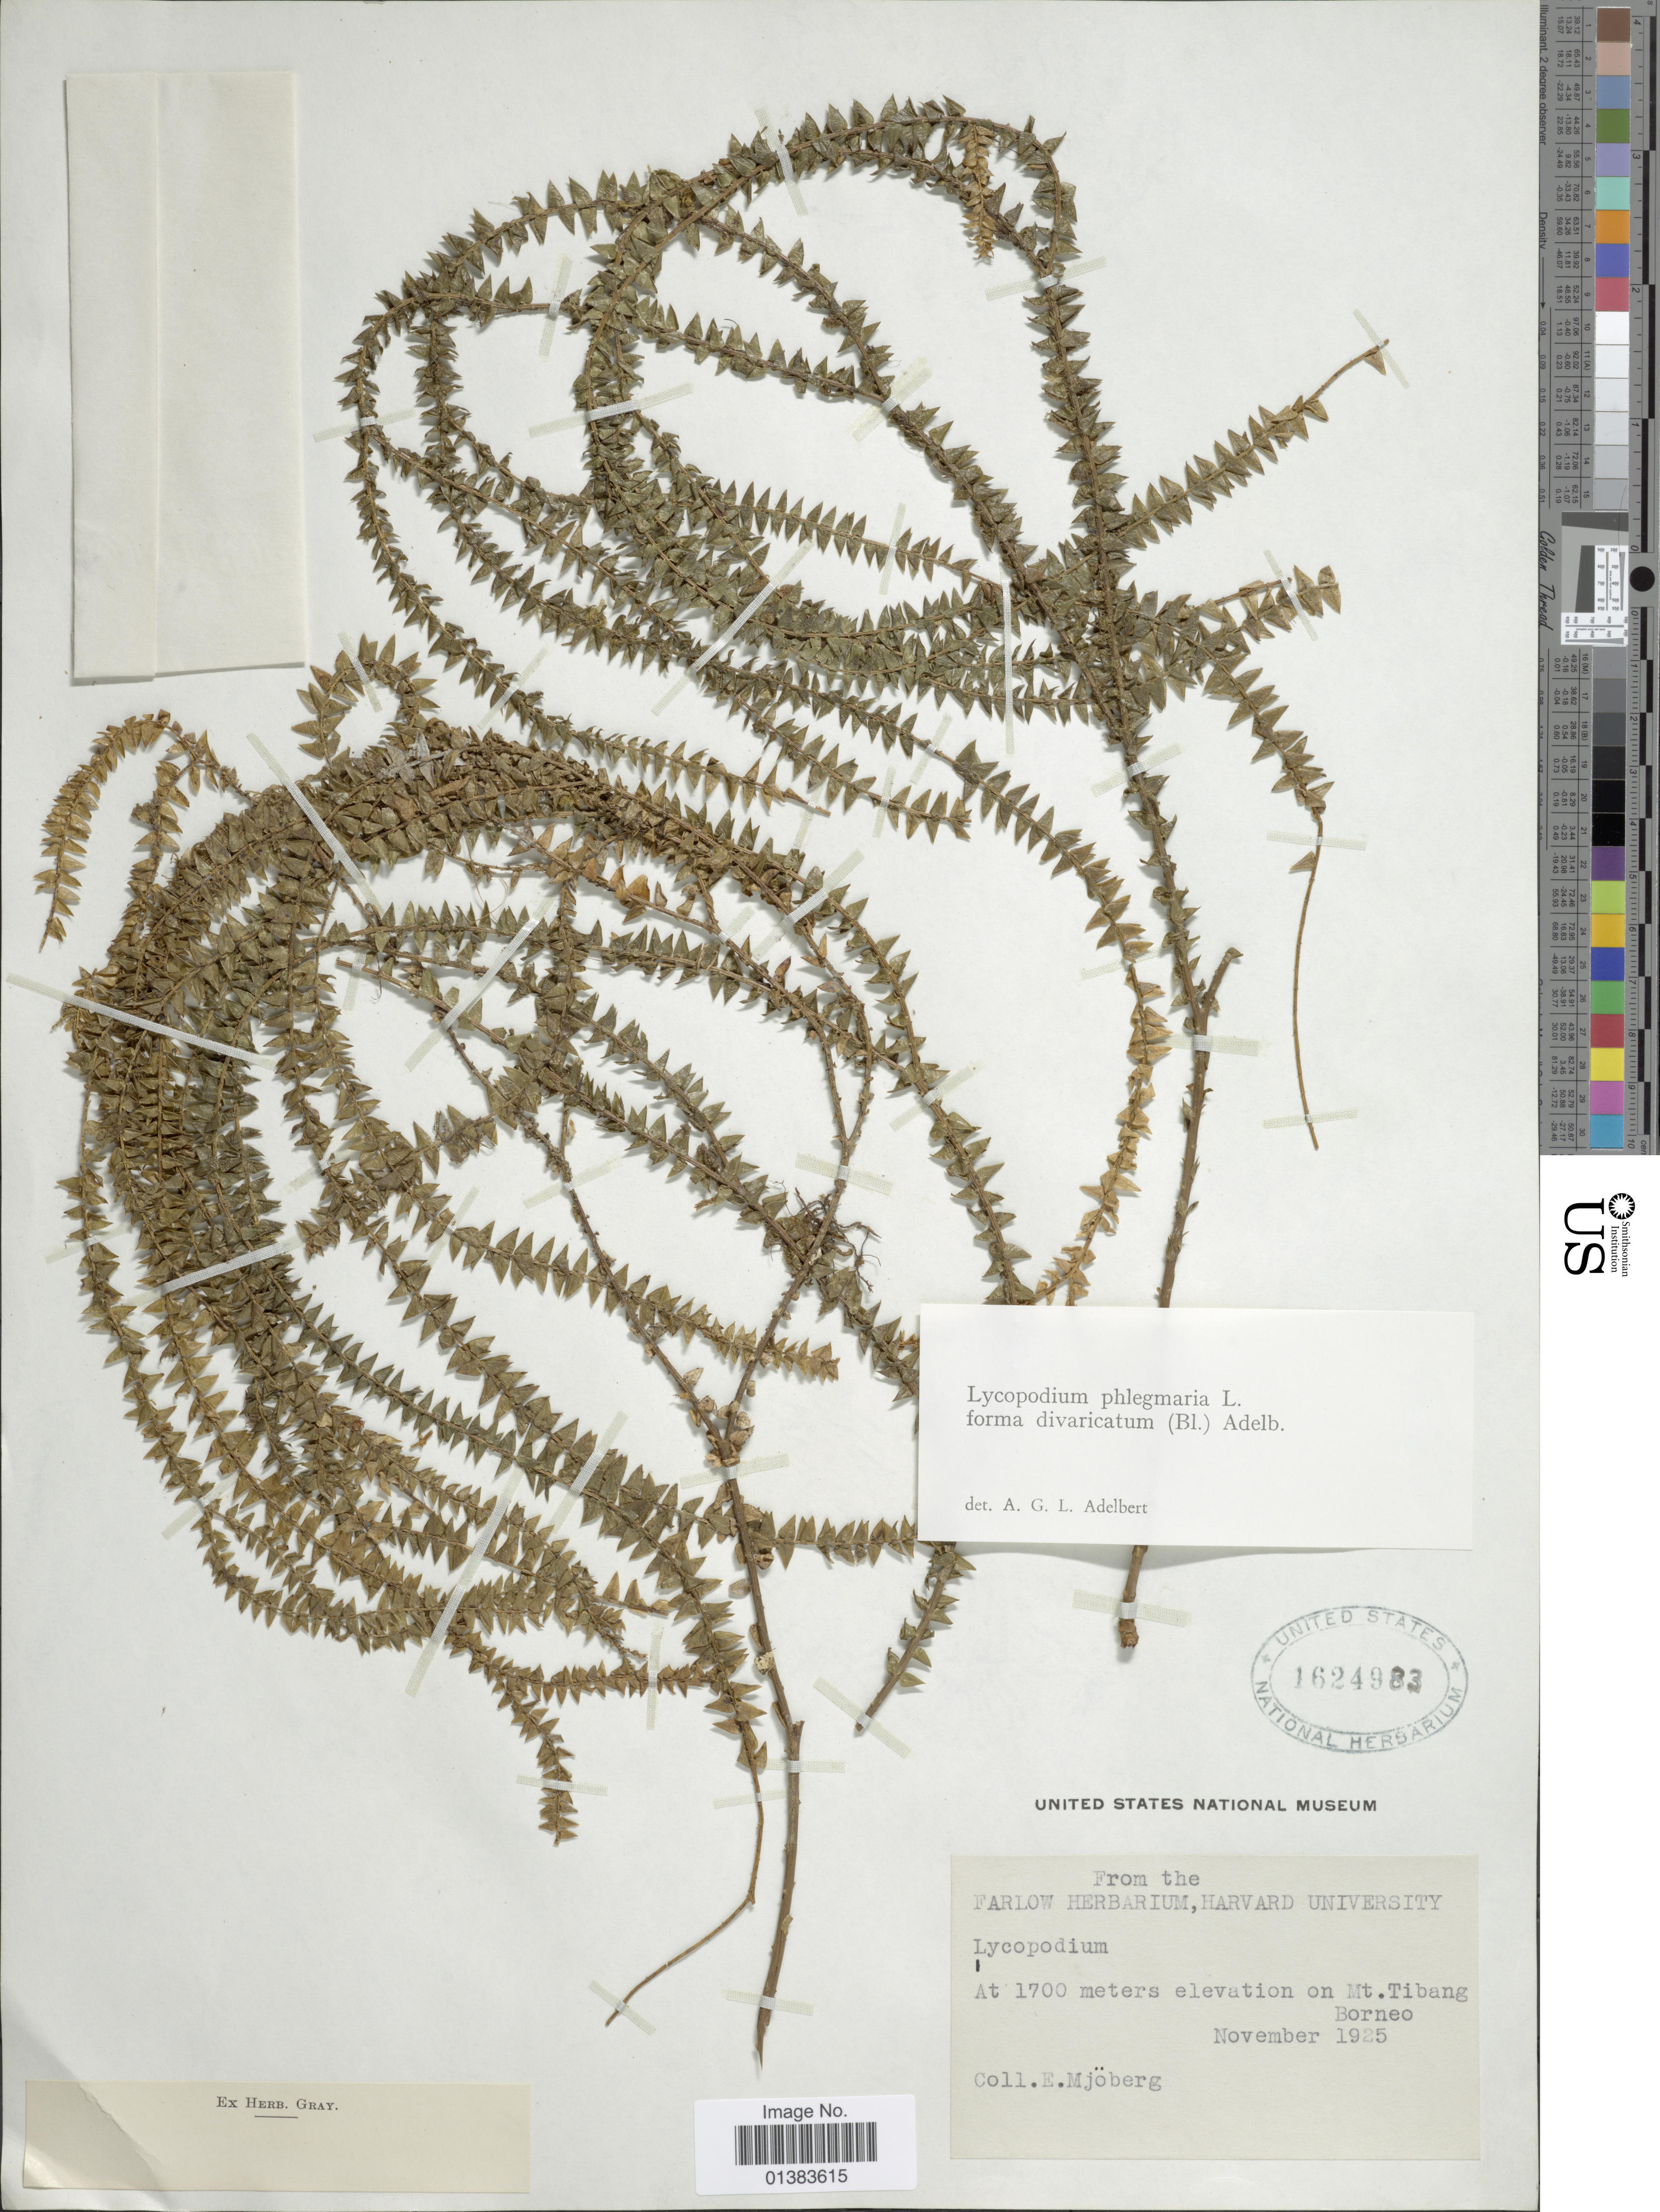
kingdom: Plantae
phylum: Tracheophyta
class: Lycopodiopsida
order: Lycopodiales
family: Lycopodiaceae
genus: Phlegmariurus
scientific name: Phlegmariurus phlegmaria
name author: (L.) Holub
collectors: E. Mjoberg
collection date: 1925-11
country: Malaysia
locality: On Mt. Tibang, Borneo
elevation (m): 1700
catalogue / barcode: US 1624983